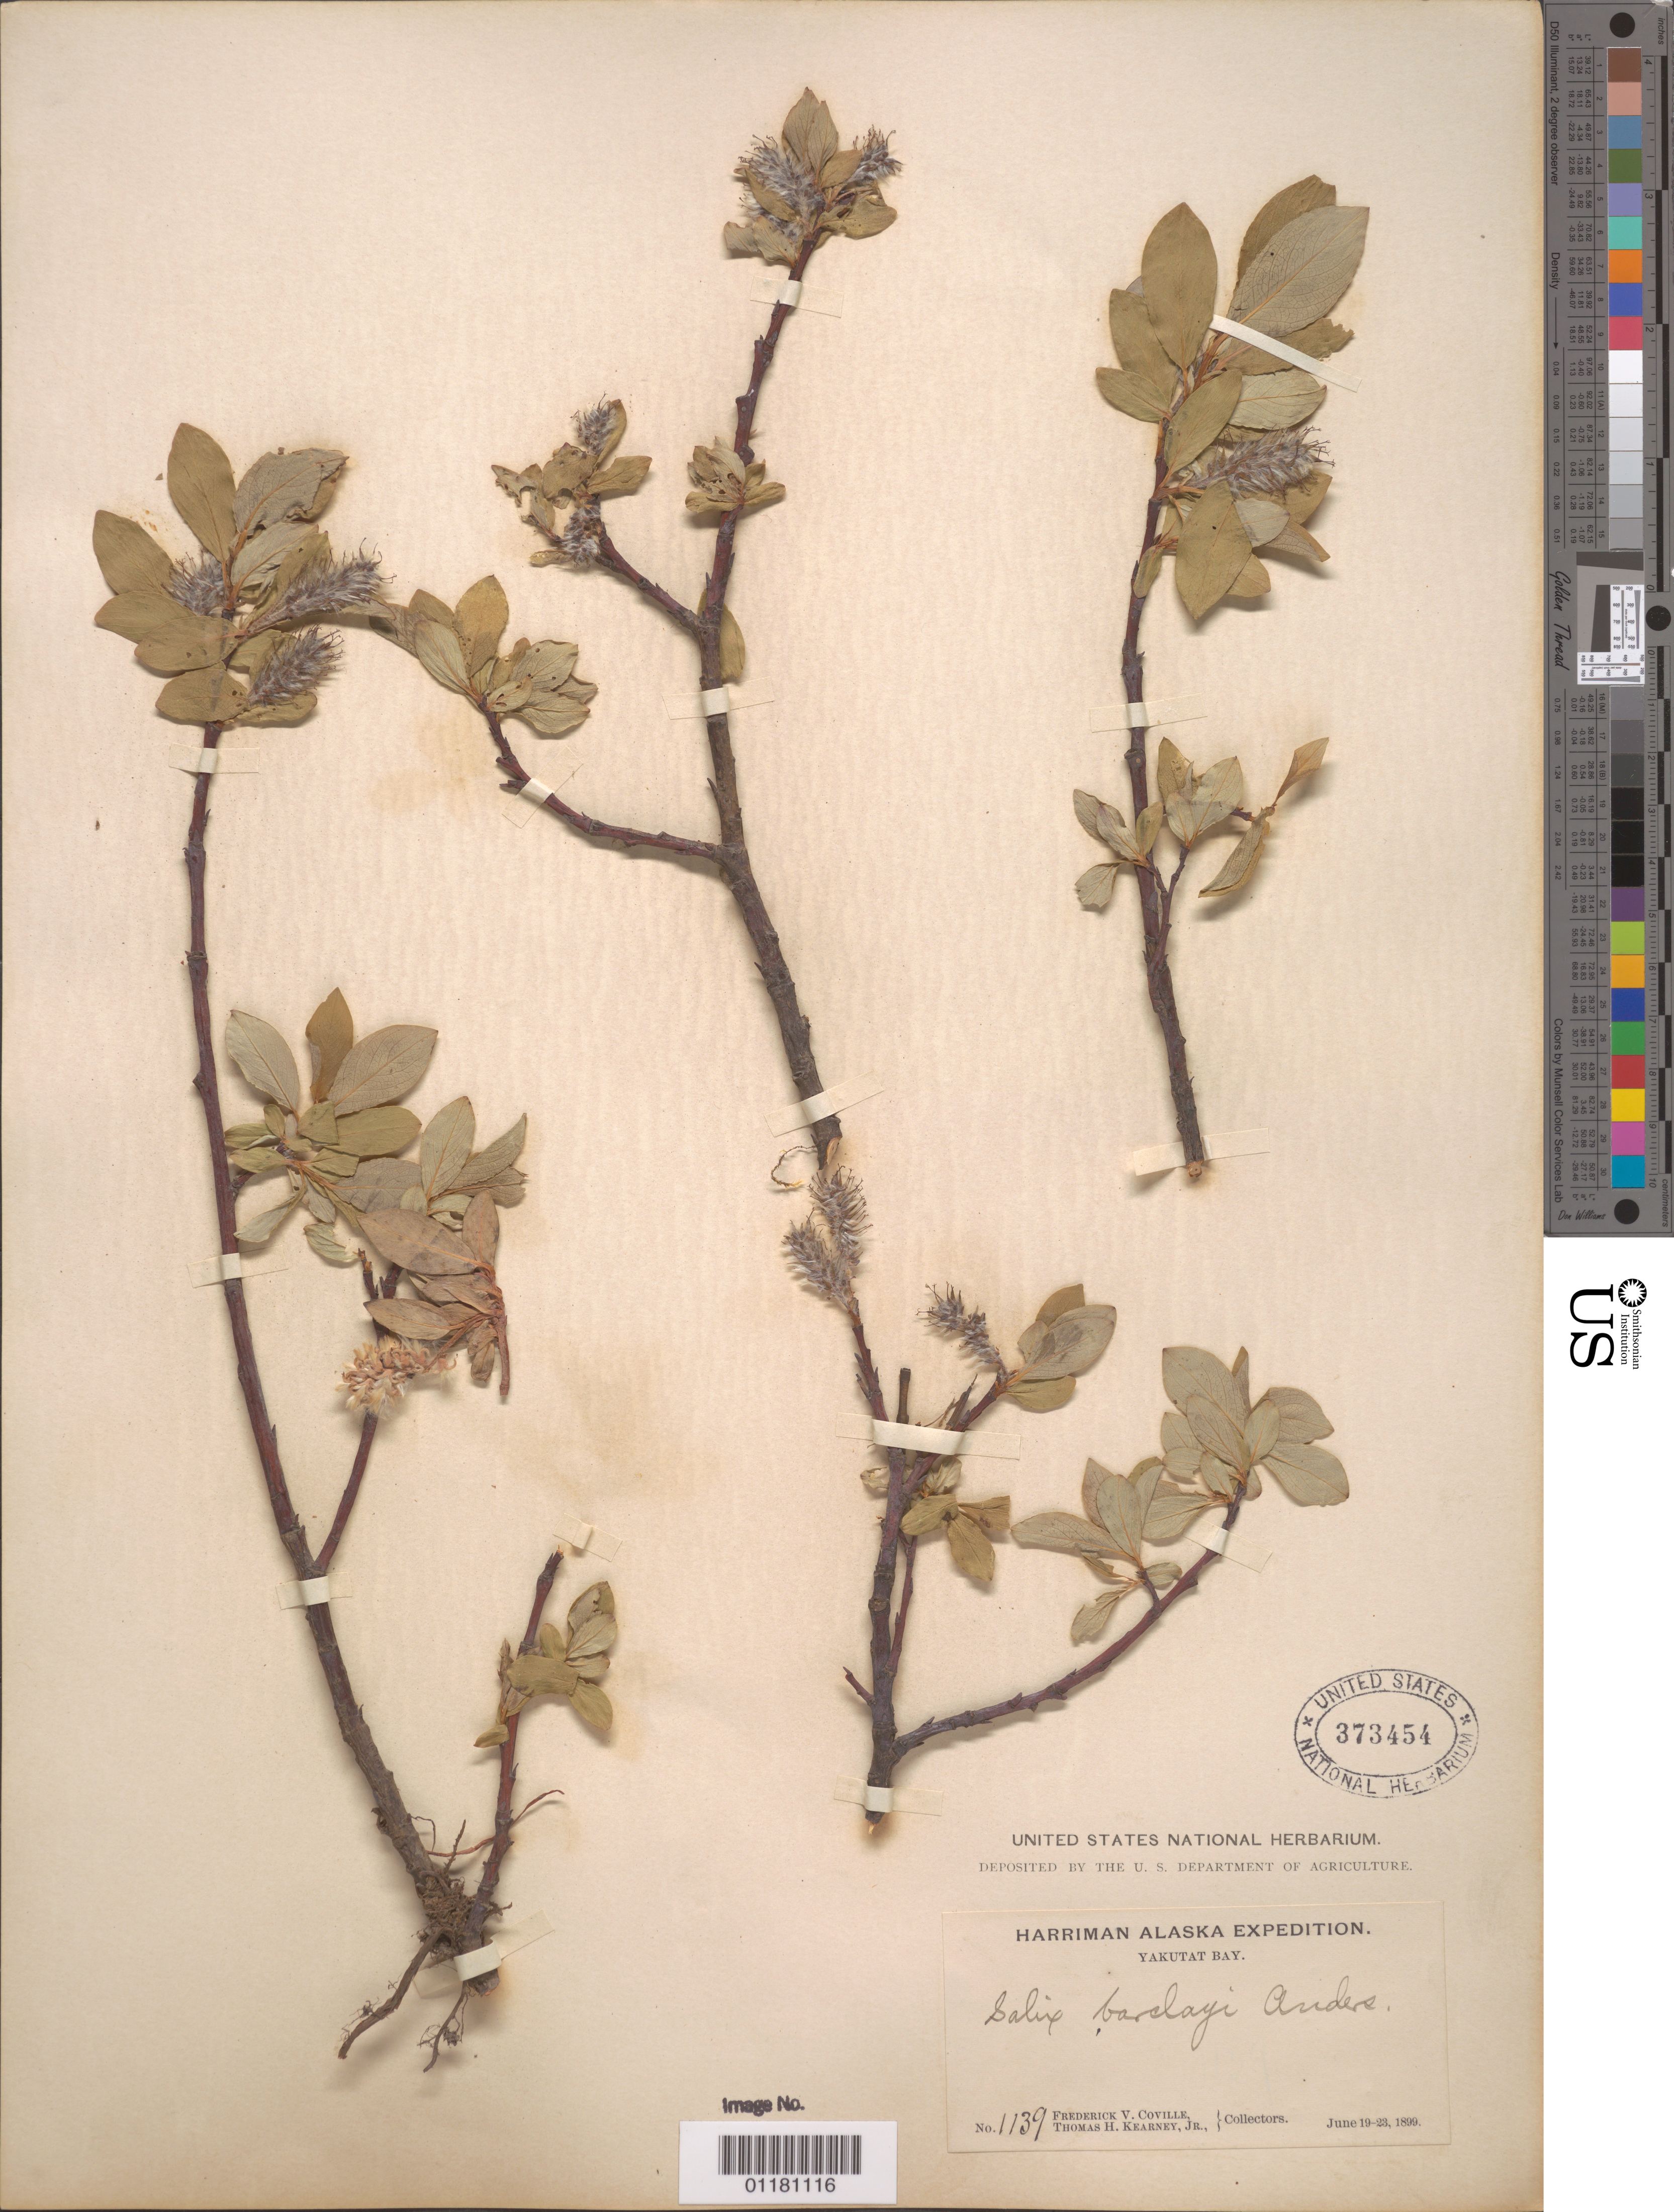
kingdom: Plantae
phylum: Tracheophyta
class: Magnoliopsida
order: Malpighiales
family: Salicaceae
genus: Salix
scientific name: Salix barclayi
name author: Andersson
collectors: F. V. Coville & T. H. Kearney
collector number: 1139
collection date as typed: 19 Jun 1899 to 23 Jun 1899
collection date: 1899-06-19/1899-06-23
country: United States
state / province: Alaska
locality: Yakutat Bay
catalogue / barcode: US 373454